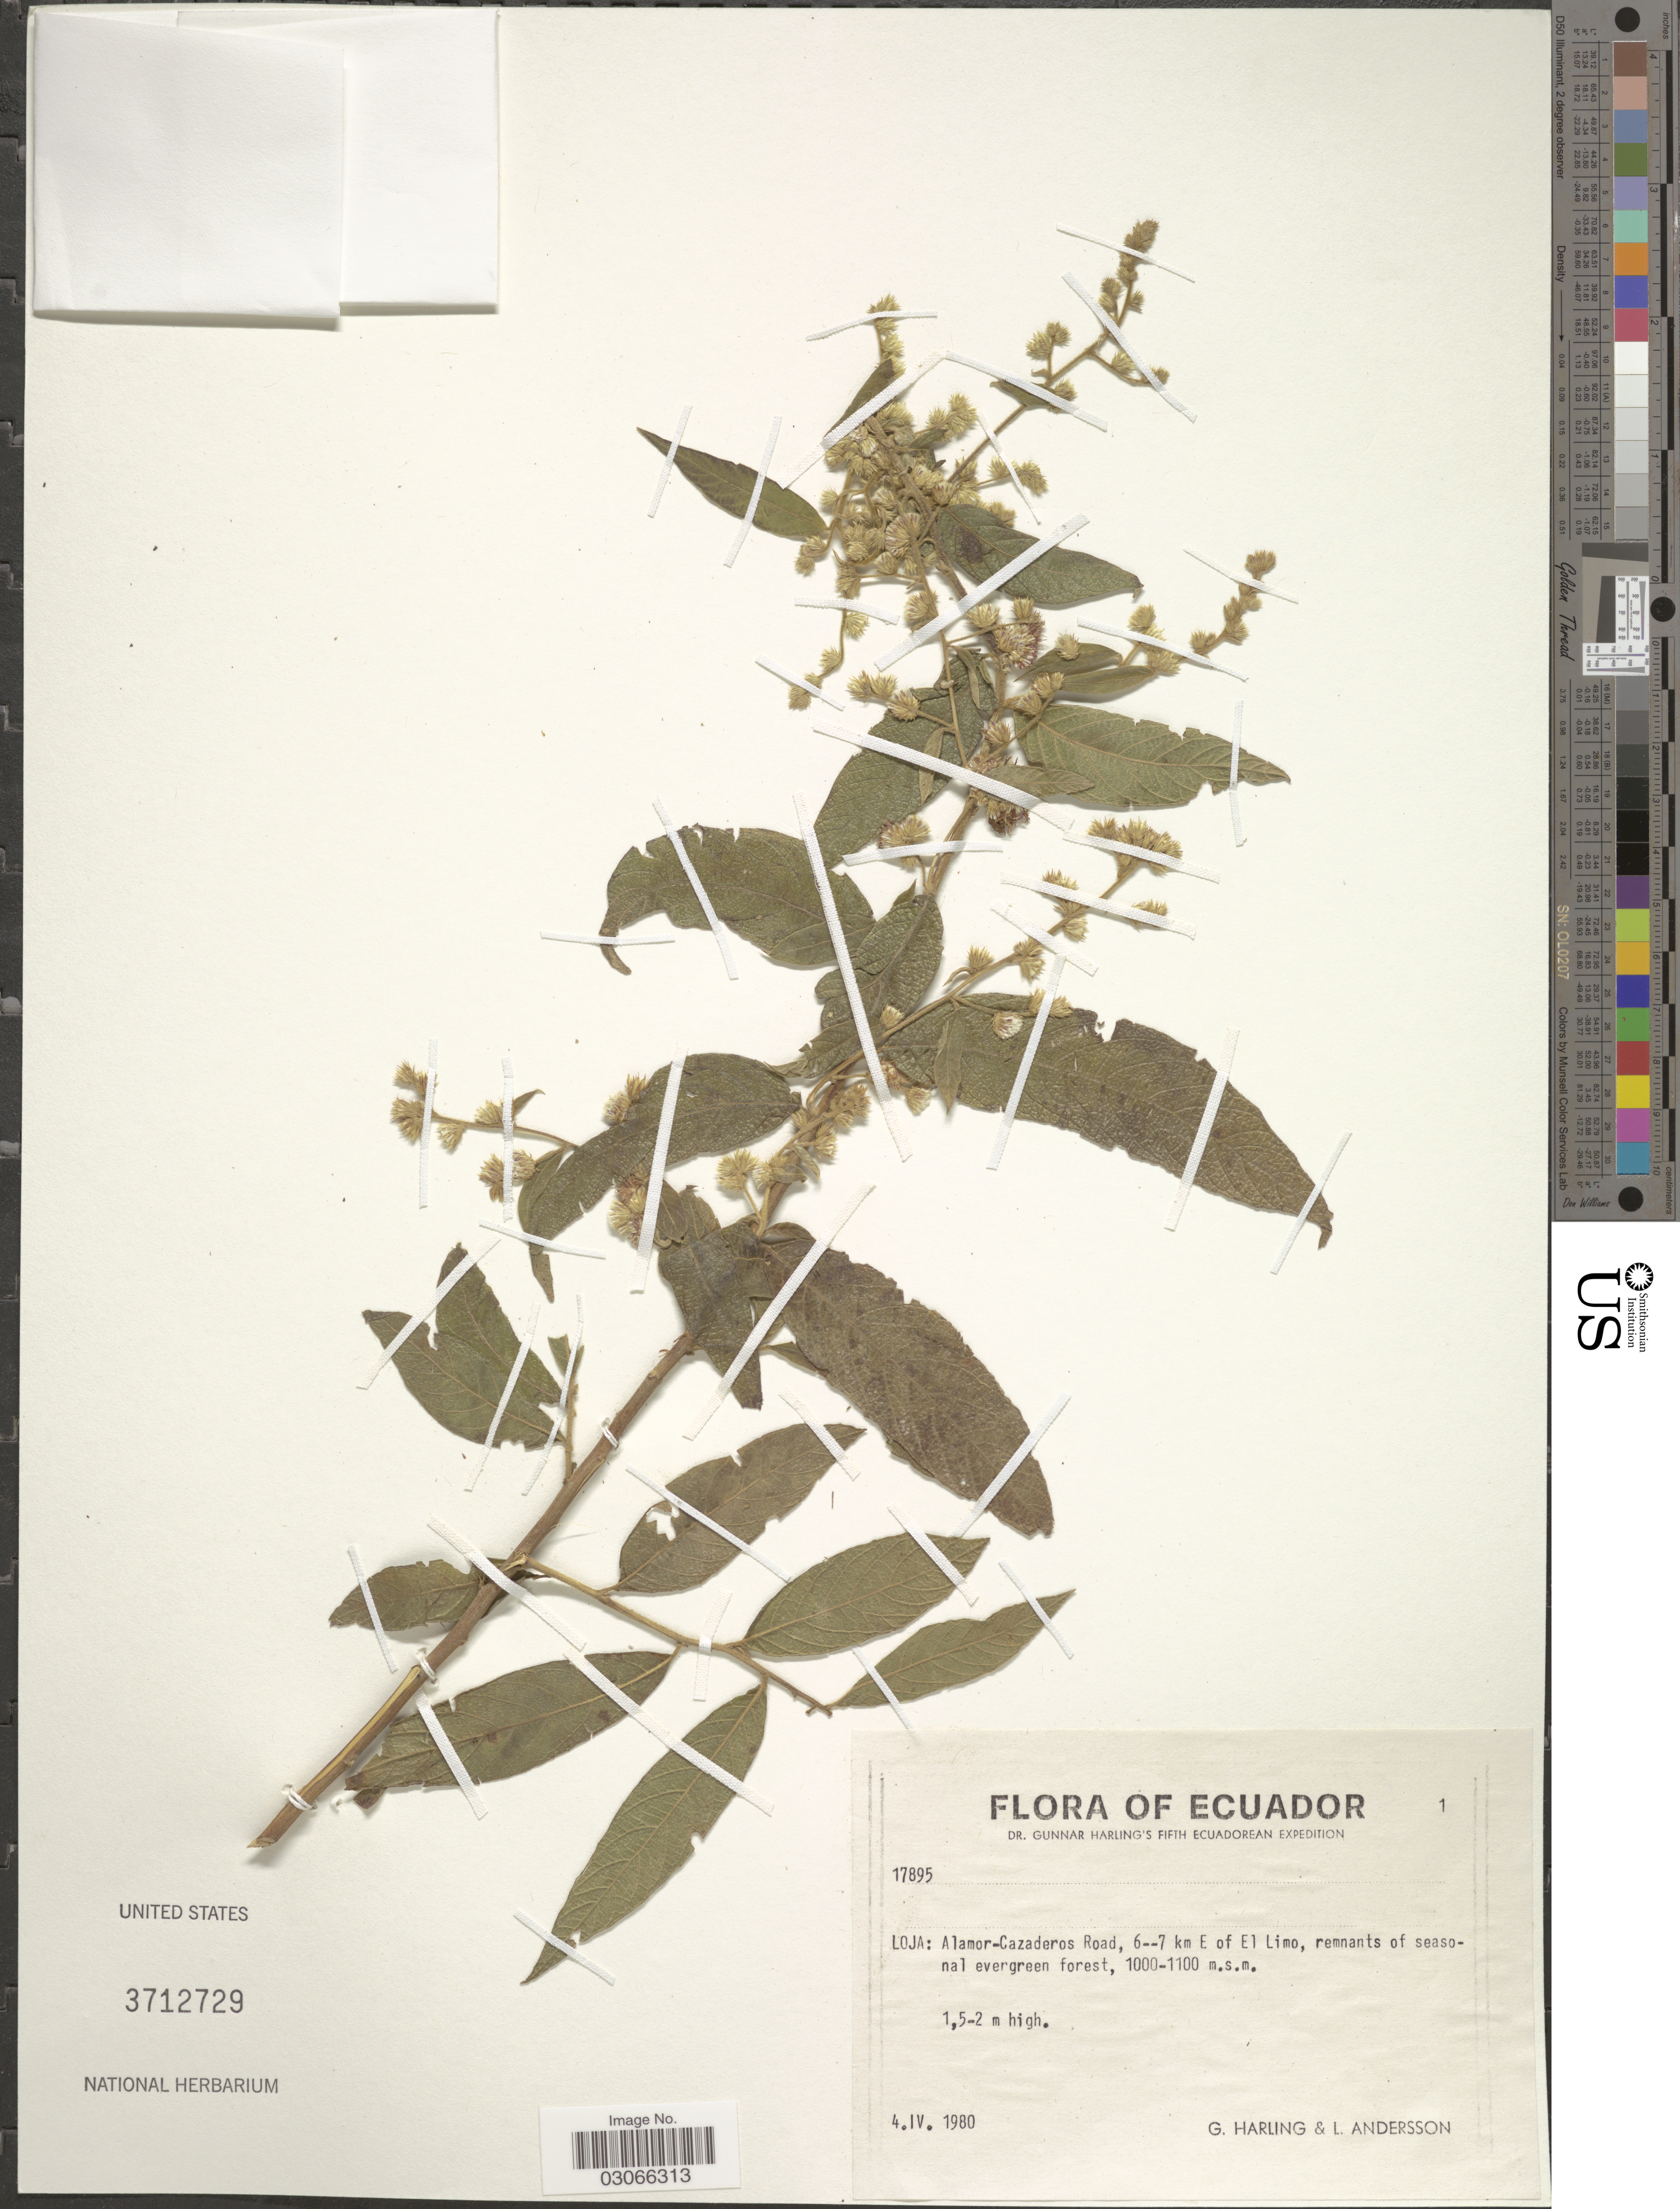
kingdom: Plantae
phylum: Tracheophyta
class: Magnoliopsida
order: Asterales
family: Asteraceae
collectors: G. Harling & L. Andersson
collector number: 17895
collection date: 1980-04-04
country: Ecuador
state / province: Loja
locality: Alamor-Cazaderos Road, 6--7 km E of El Limo.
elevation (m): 1000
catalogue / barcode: US 3712729